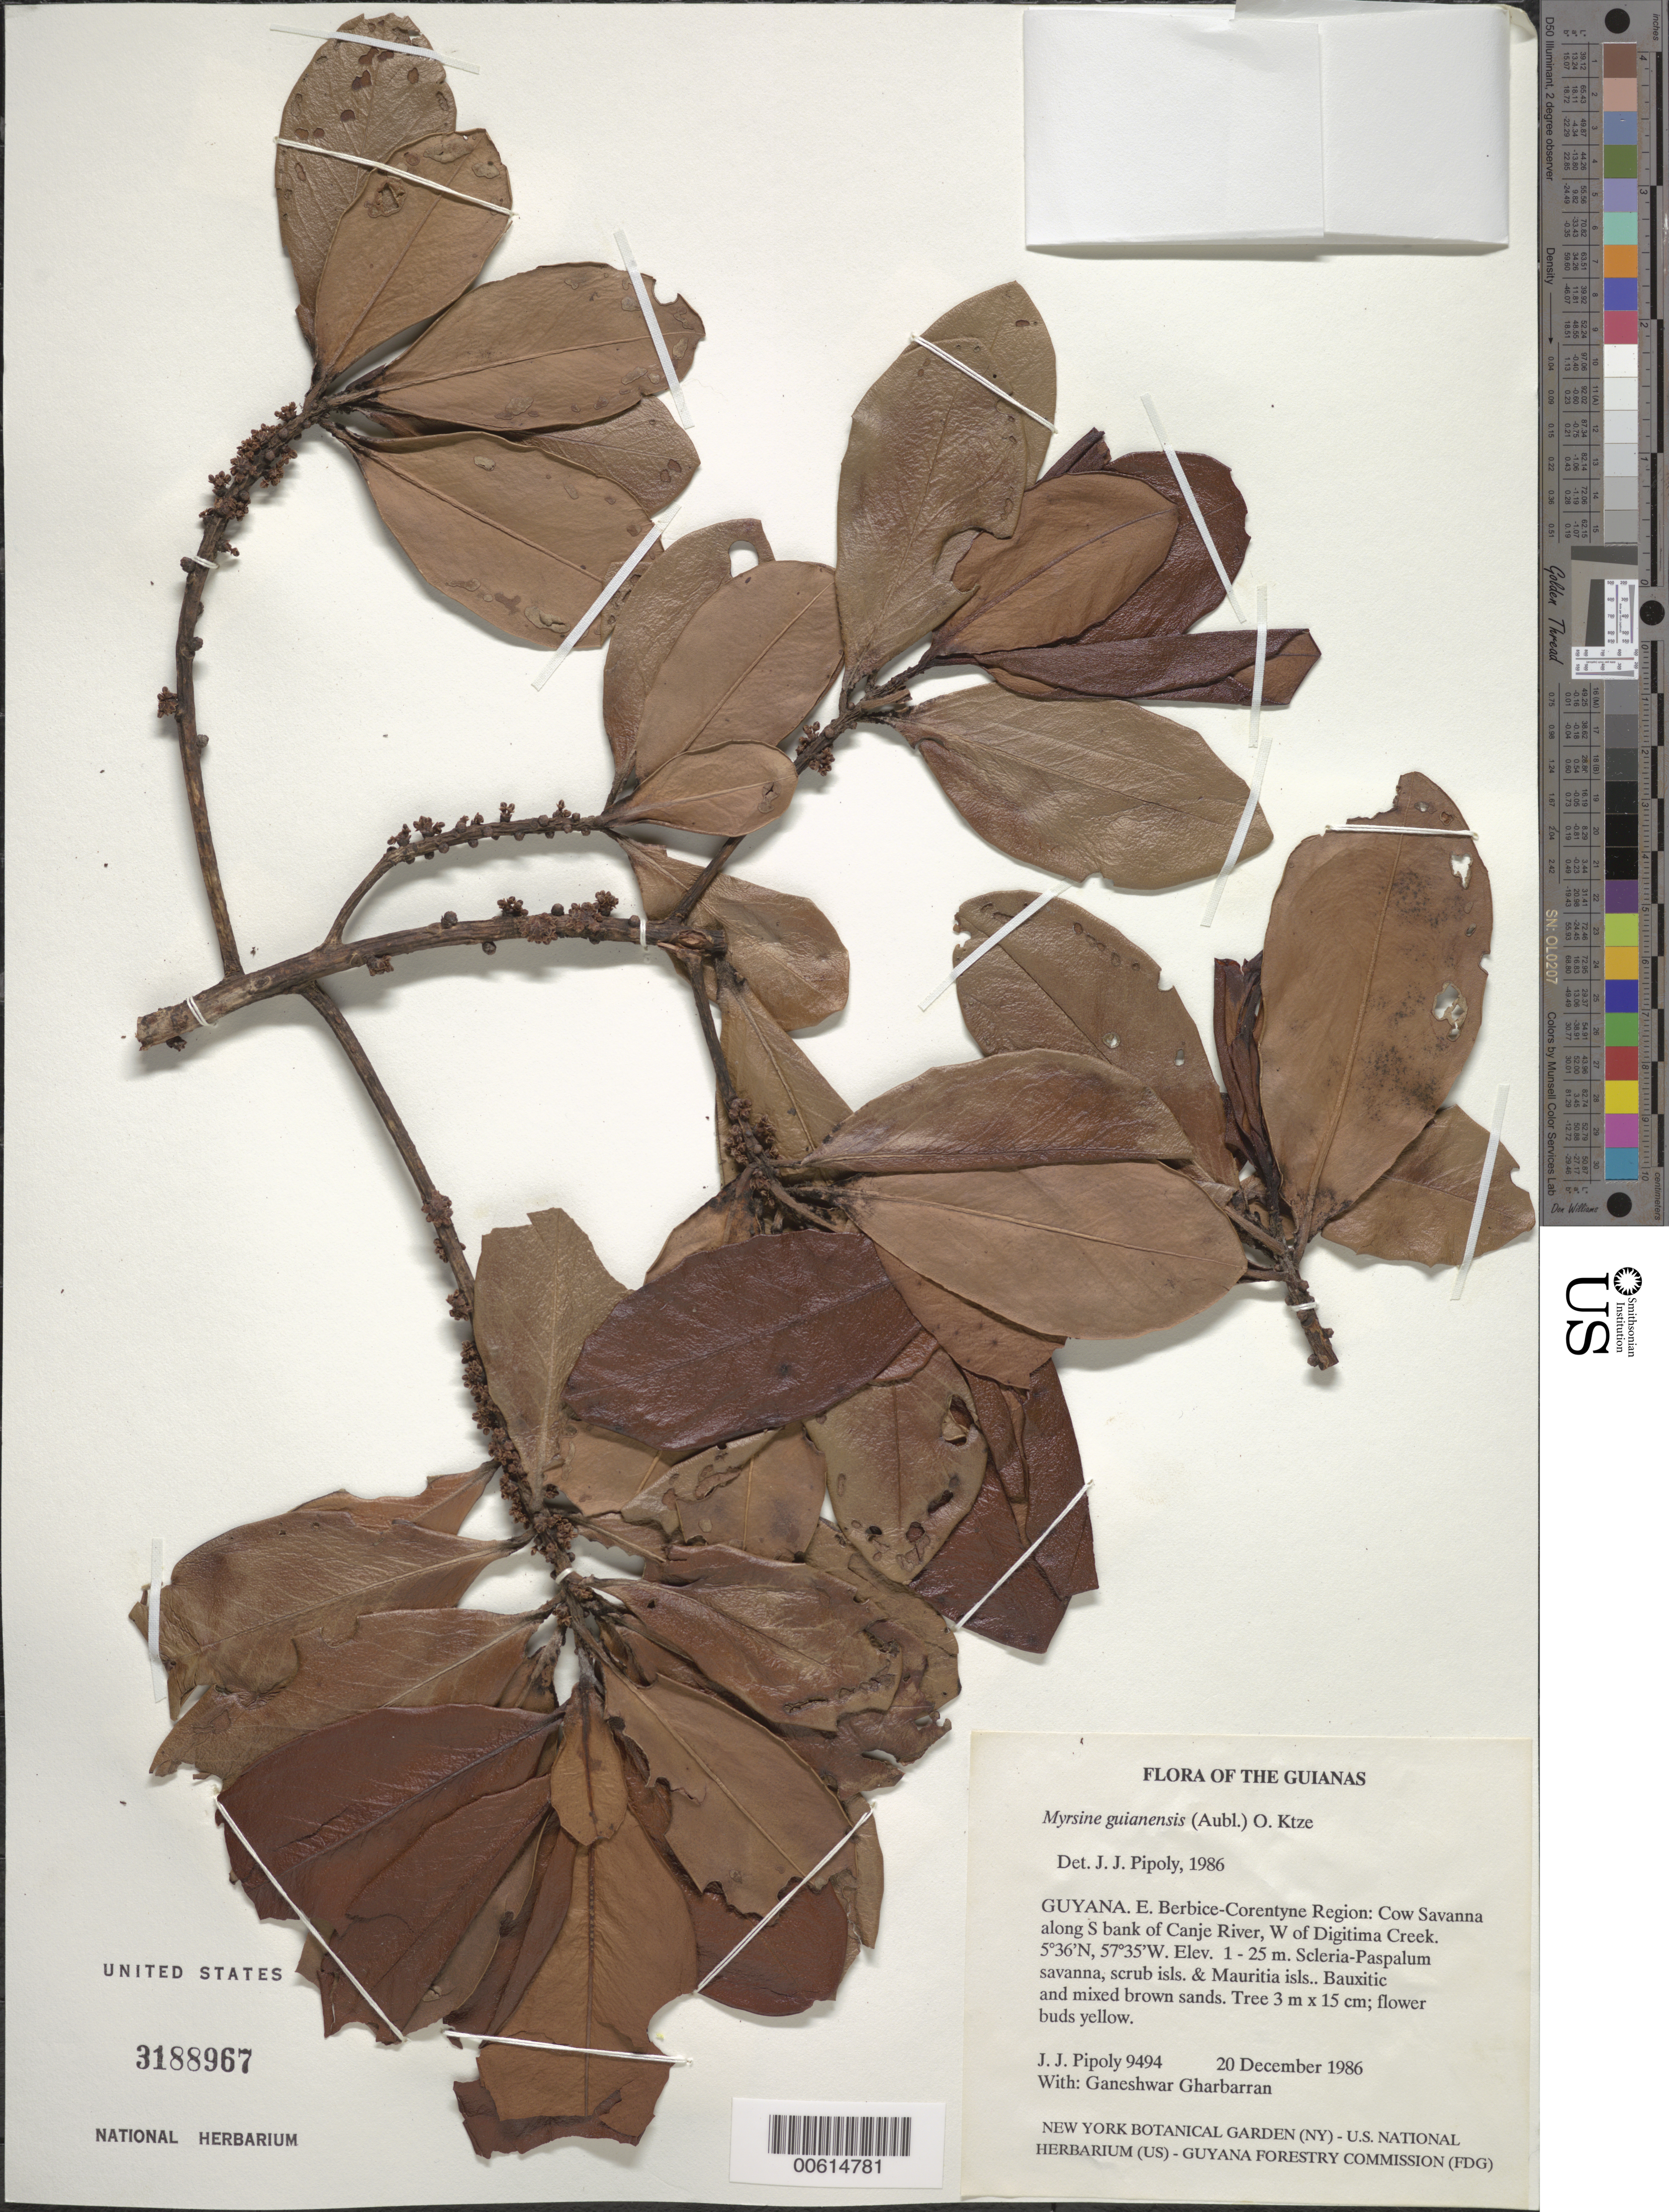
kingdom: Plantae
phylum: Tracheophyta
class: Magnoliopsida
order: Ericales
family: Primulaceae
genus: Myrsine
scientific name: Myrsine guianensis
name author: (Aubl.) Kuntze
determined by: Pipoly, J. J., III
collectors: J. J. Pipoly & G. Gharbarran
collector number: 9494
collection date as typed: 20 December 1986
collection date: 1986-12-20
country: Guyana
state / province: E. Berbice-Corentyne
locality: Cow savanna, along S bank of Canje River, W of Digitima Creek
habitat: Scleria-Paspalum savanna, scrub isls. & Mauritia isls. Bauxitic and mixed brown sands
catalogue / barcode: US 3188967